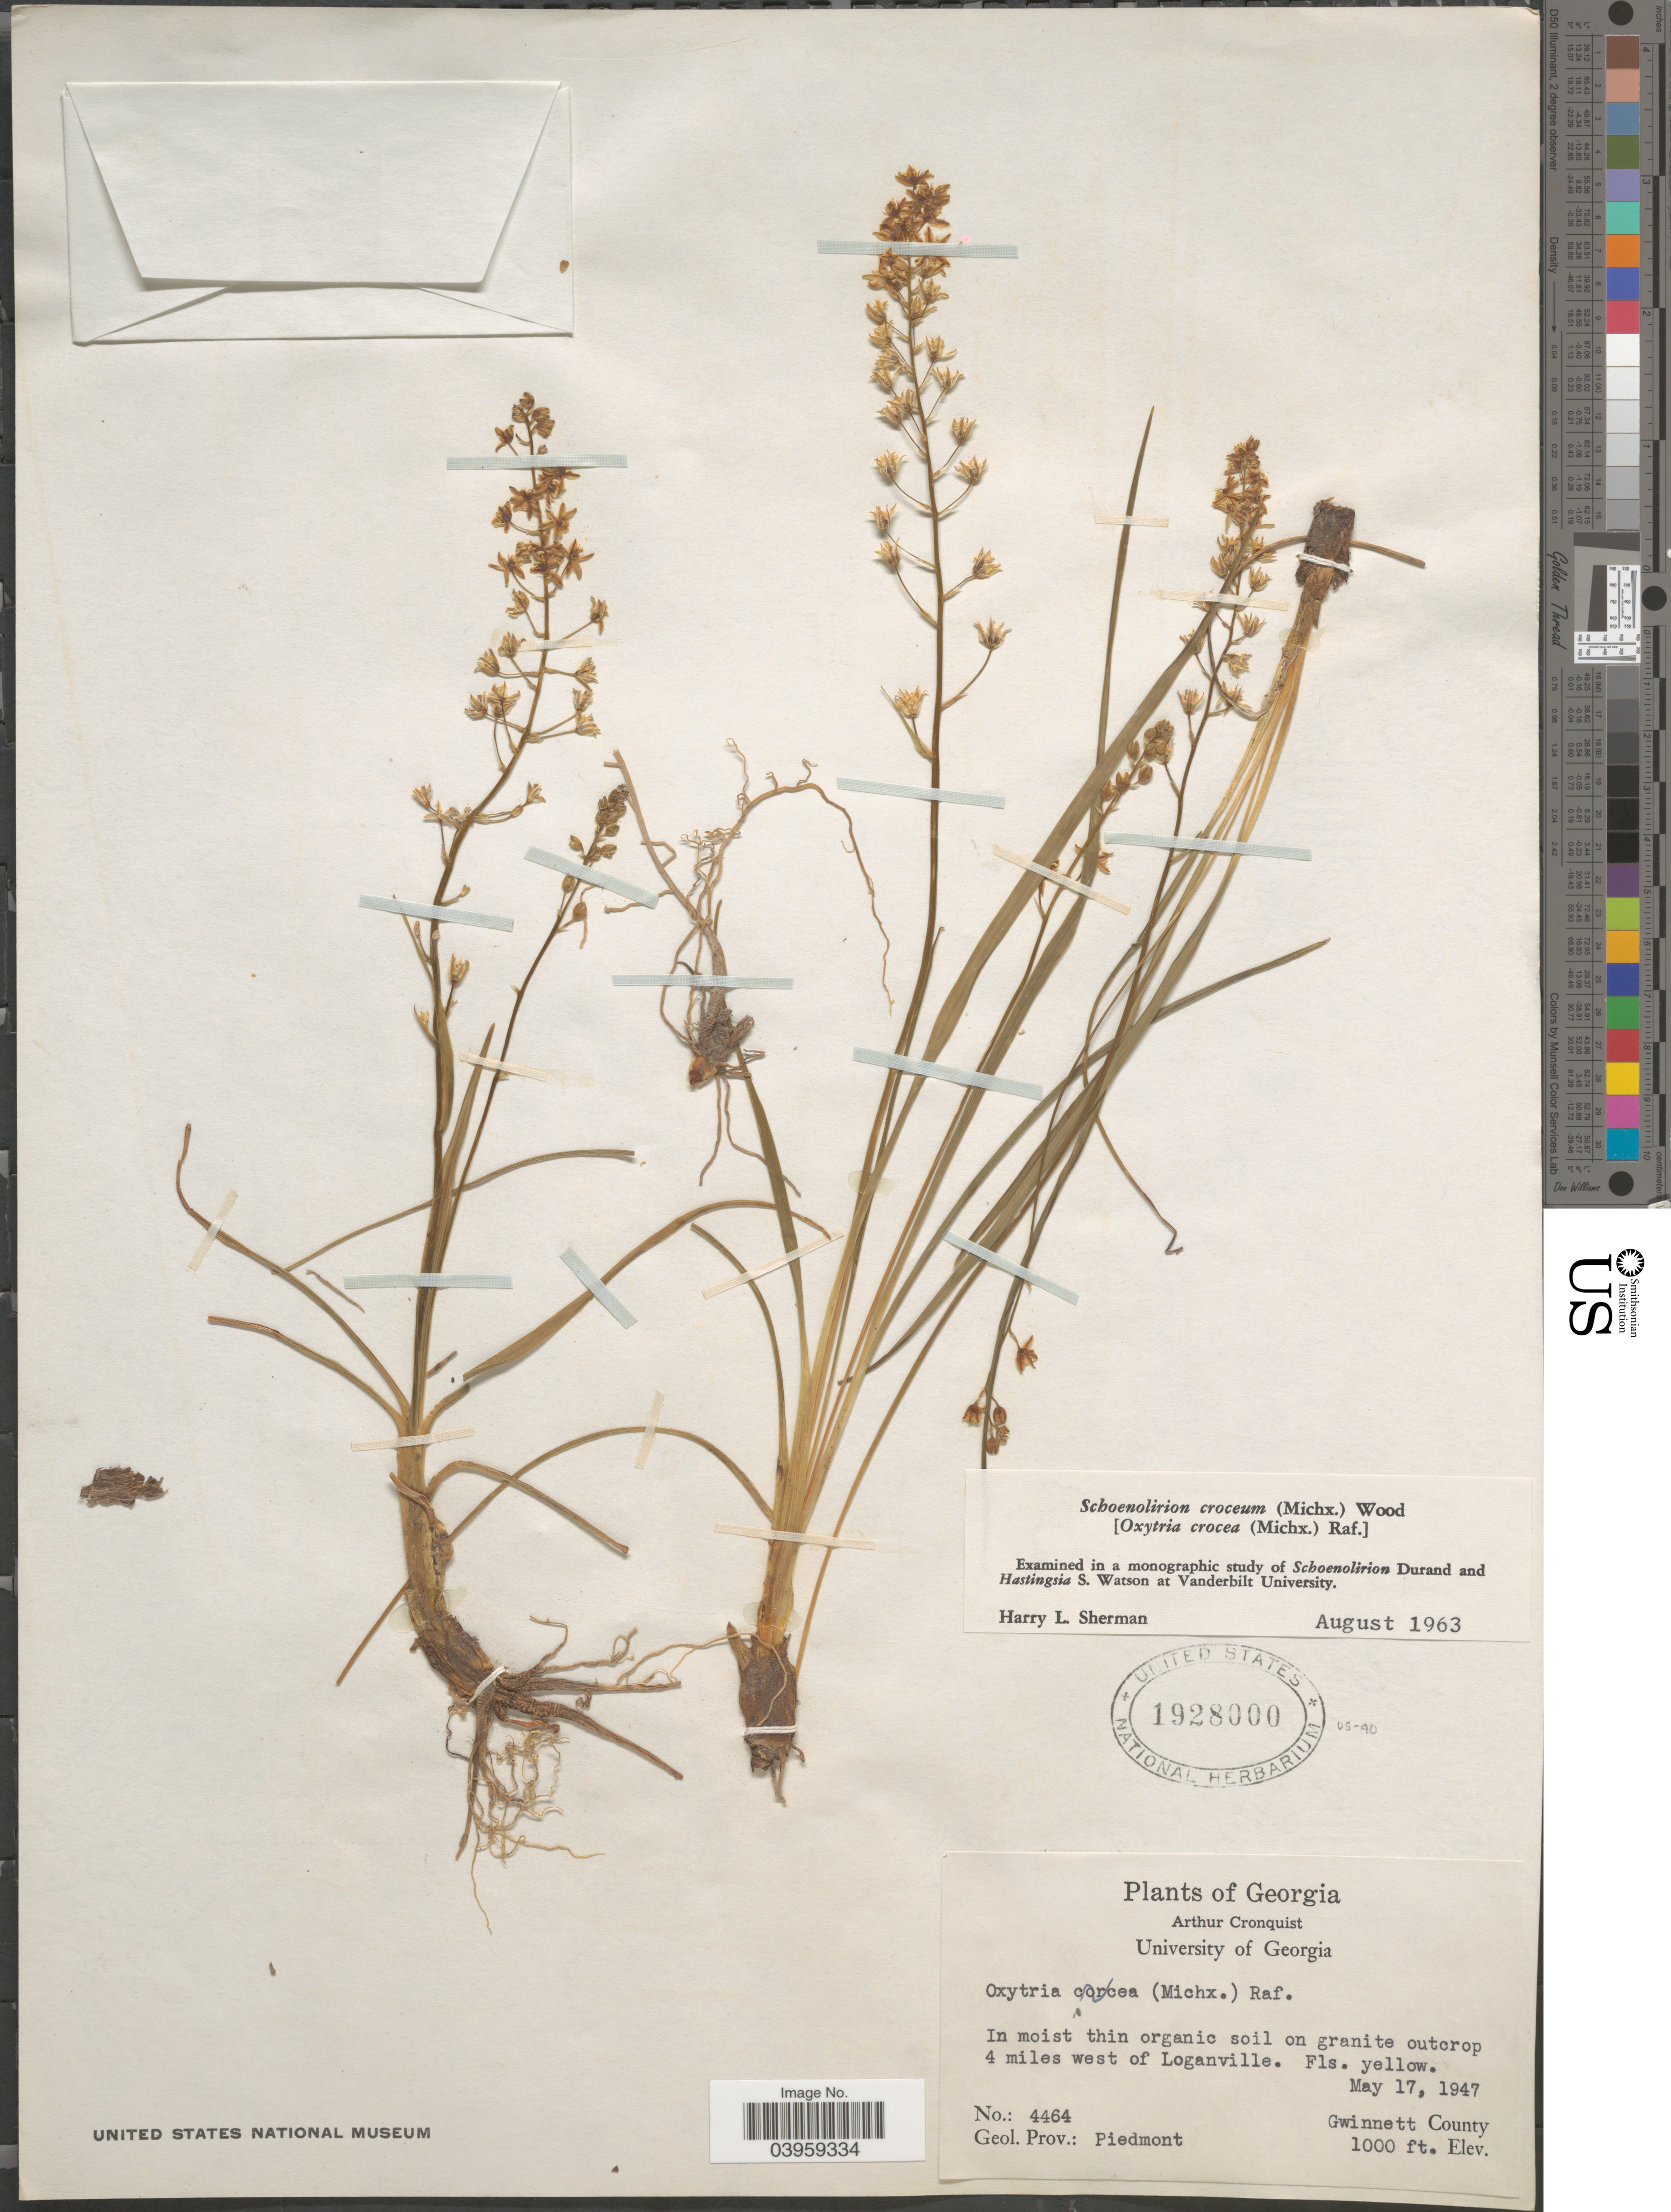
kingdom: Plantae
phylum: Tracheophyta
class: Liliopsida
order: Asparagales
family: Asparagaceae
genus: Schoenolirion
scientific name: Schoenolirion croceum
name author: (Michx.) Alph. Wood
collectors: A. J. Cronquist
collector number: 4464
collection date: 1947-05-17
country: United States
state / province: Georgia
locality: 4 miles west of Loganville. Gwinnett County. Geol. Prov.: Piedmont.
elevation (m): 305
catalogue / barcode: US 1928000